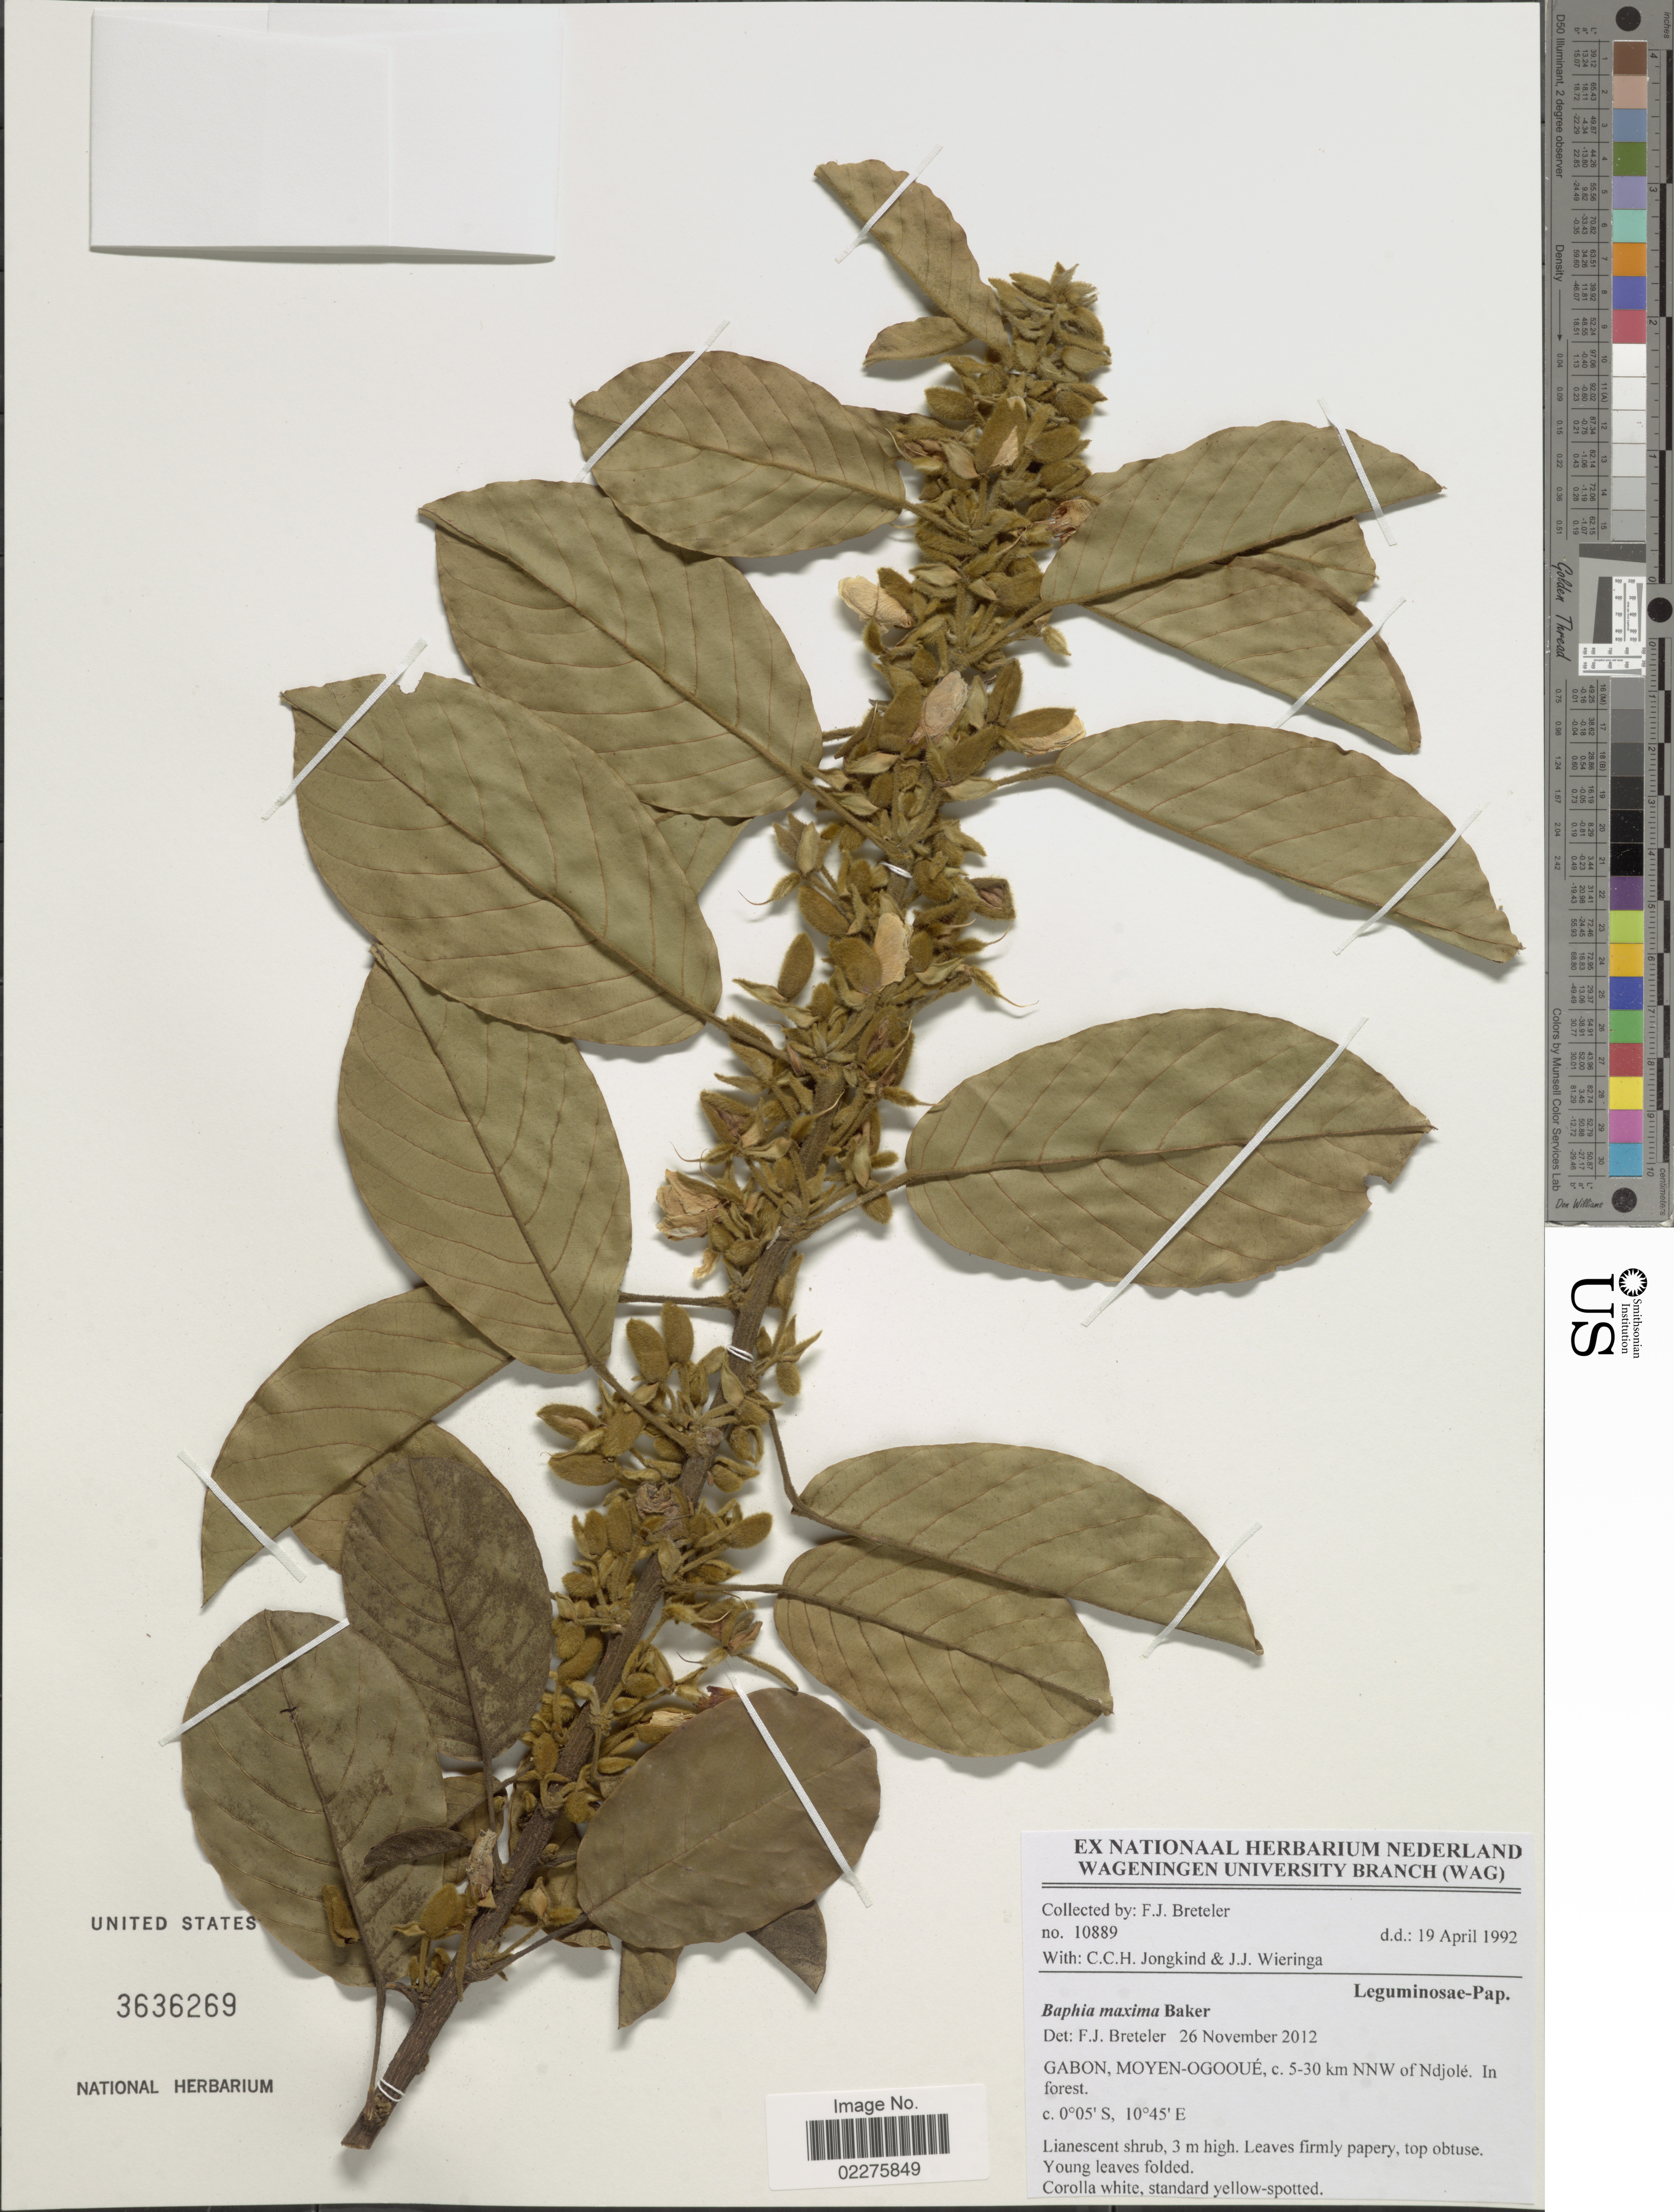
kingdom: Plantae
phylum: Tracheophyta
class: Magnoliopsida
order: Fabales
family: Fabaceae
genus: Baphia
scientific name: Baphia maxima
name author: Baker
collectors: F. J. Breteler, C. C. Jongkind & J. Wieringa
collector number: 10889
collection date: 1992-04-19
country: Gabon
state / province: Moyen-Ogooue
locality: C. 5-30 km NNW of Ndjole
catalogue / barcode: US 3636269